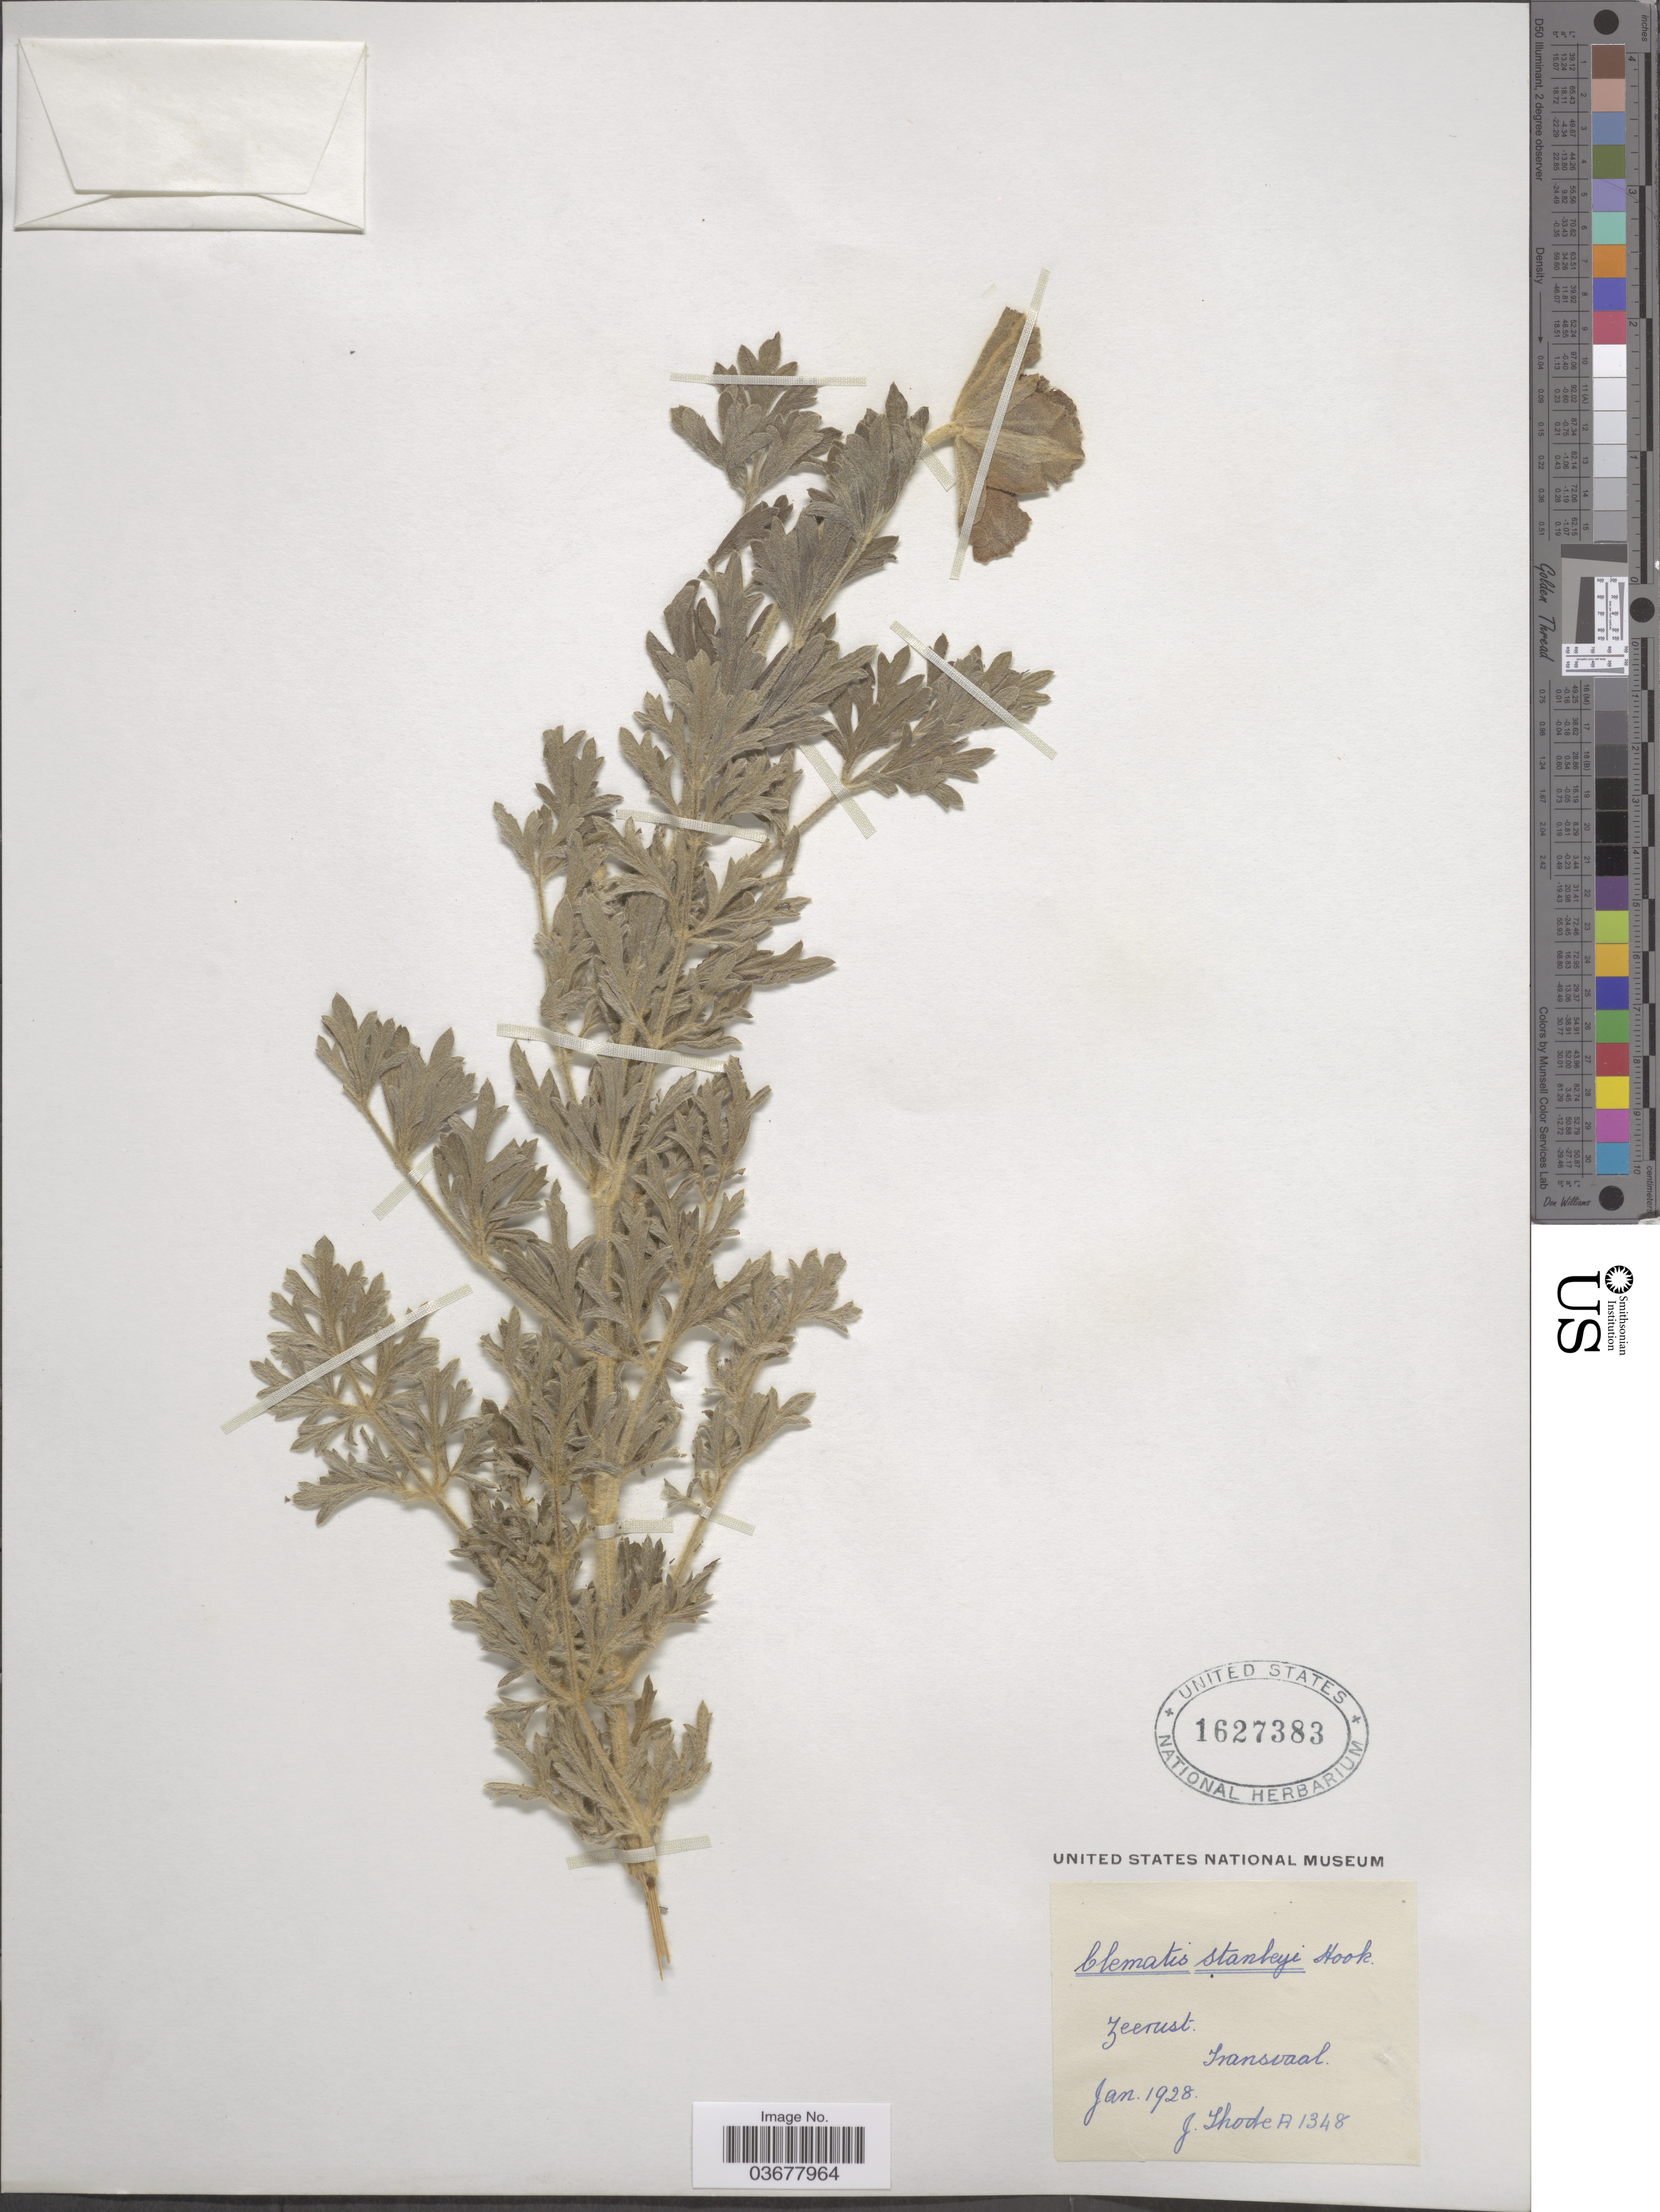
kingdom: Plantae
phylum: Tracheophyta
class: Magnoliopsida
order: Ranunculales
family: Ranunculaceae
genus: Clematis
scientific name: Clematis stanleyi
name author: Hook.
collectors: J. Thode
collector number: A1348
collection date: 1928-01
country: South Africa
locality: Zeerust. Transvaal.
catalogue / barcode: US 1627383